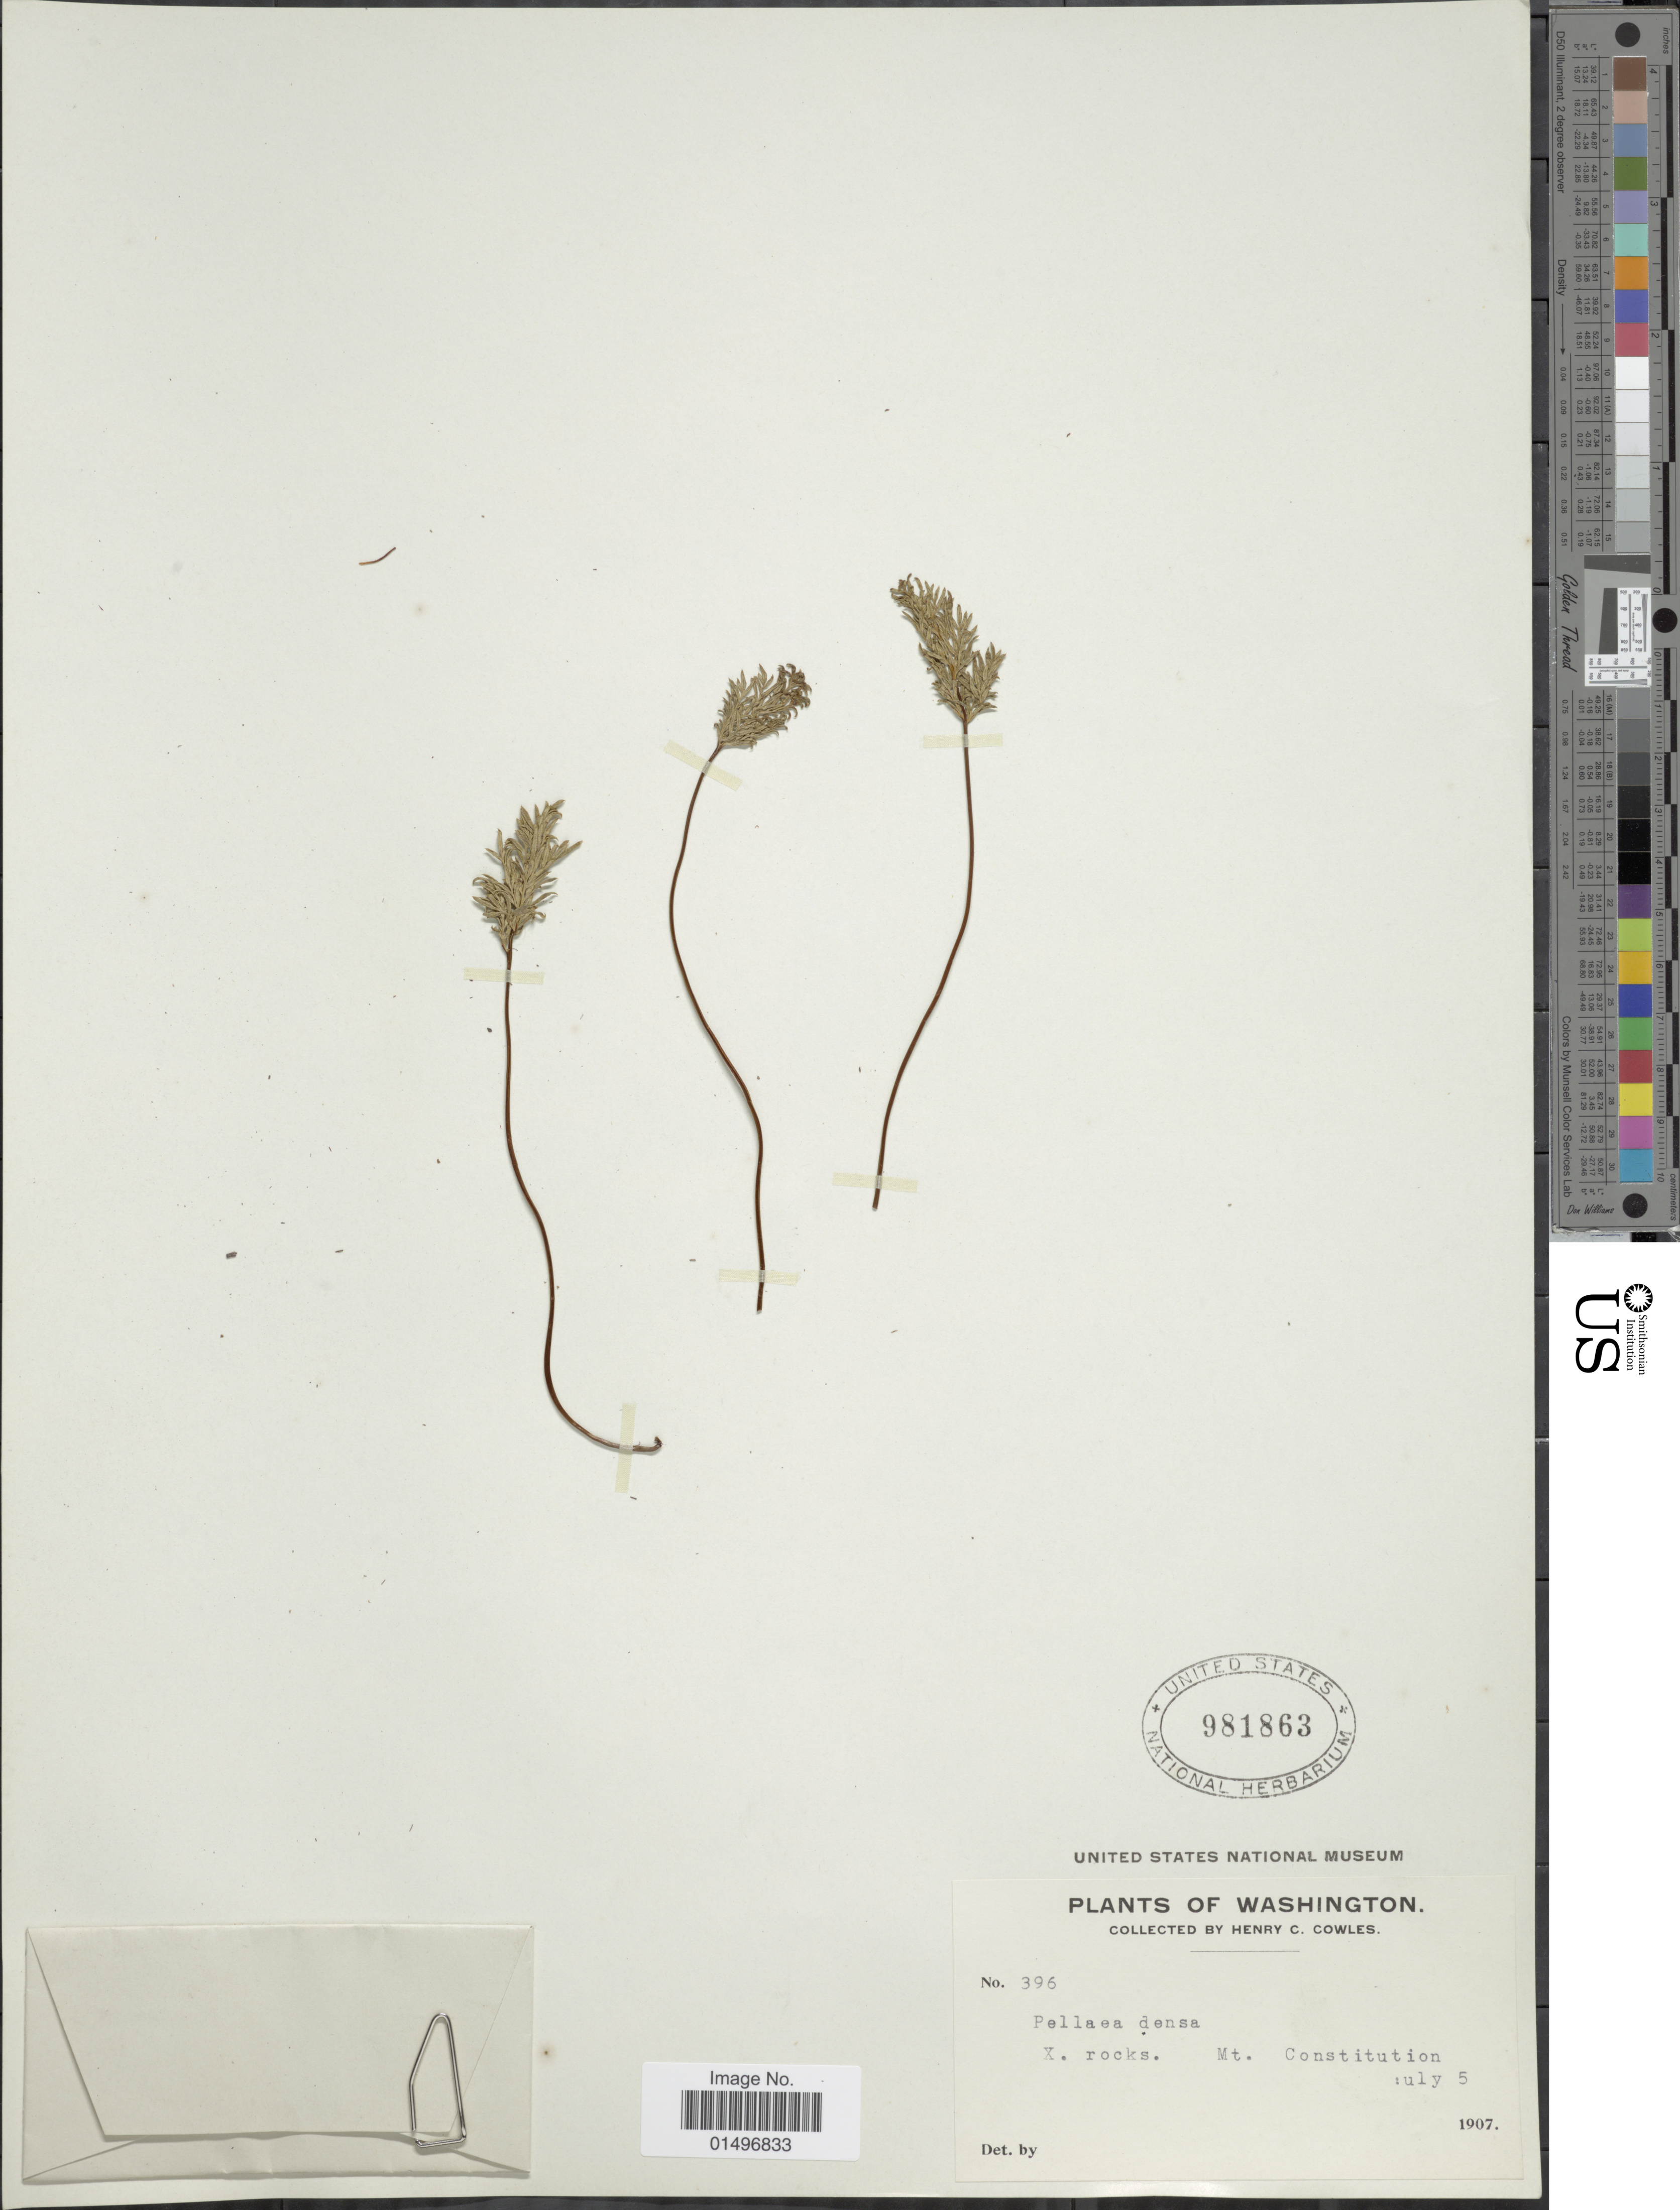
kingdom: Plantae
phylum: Tracheophyta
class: Polypodiopsida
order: Polypodiales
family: Pteridaceae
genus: Aspidotis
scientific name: Aspidotis densa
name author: (Brack.) Lellinger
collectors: H. Cowles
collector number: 396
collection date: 1907-07-05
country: United States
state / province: Washington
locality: Washington, Mt. Constitution.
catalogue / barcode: US 981863